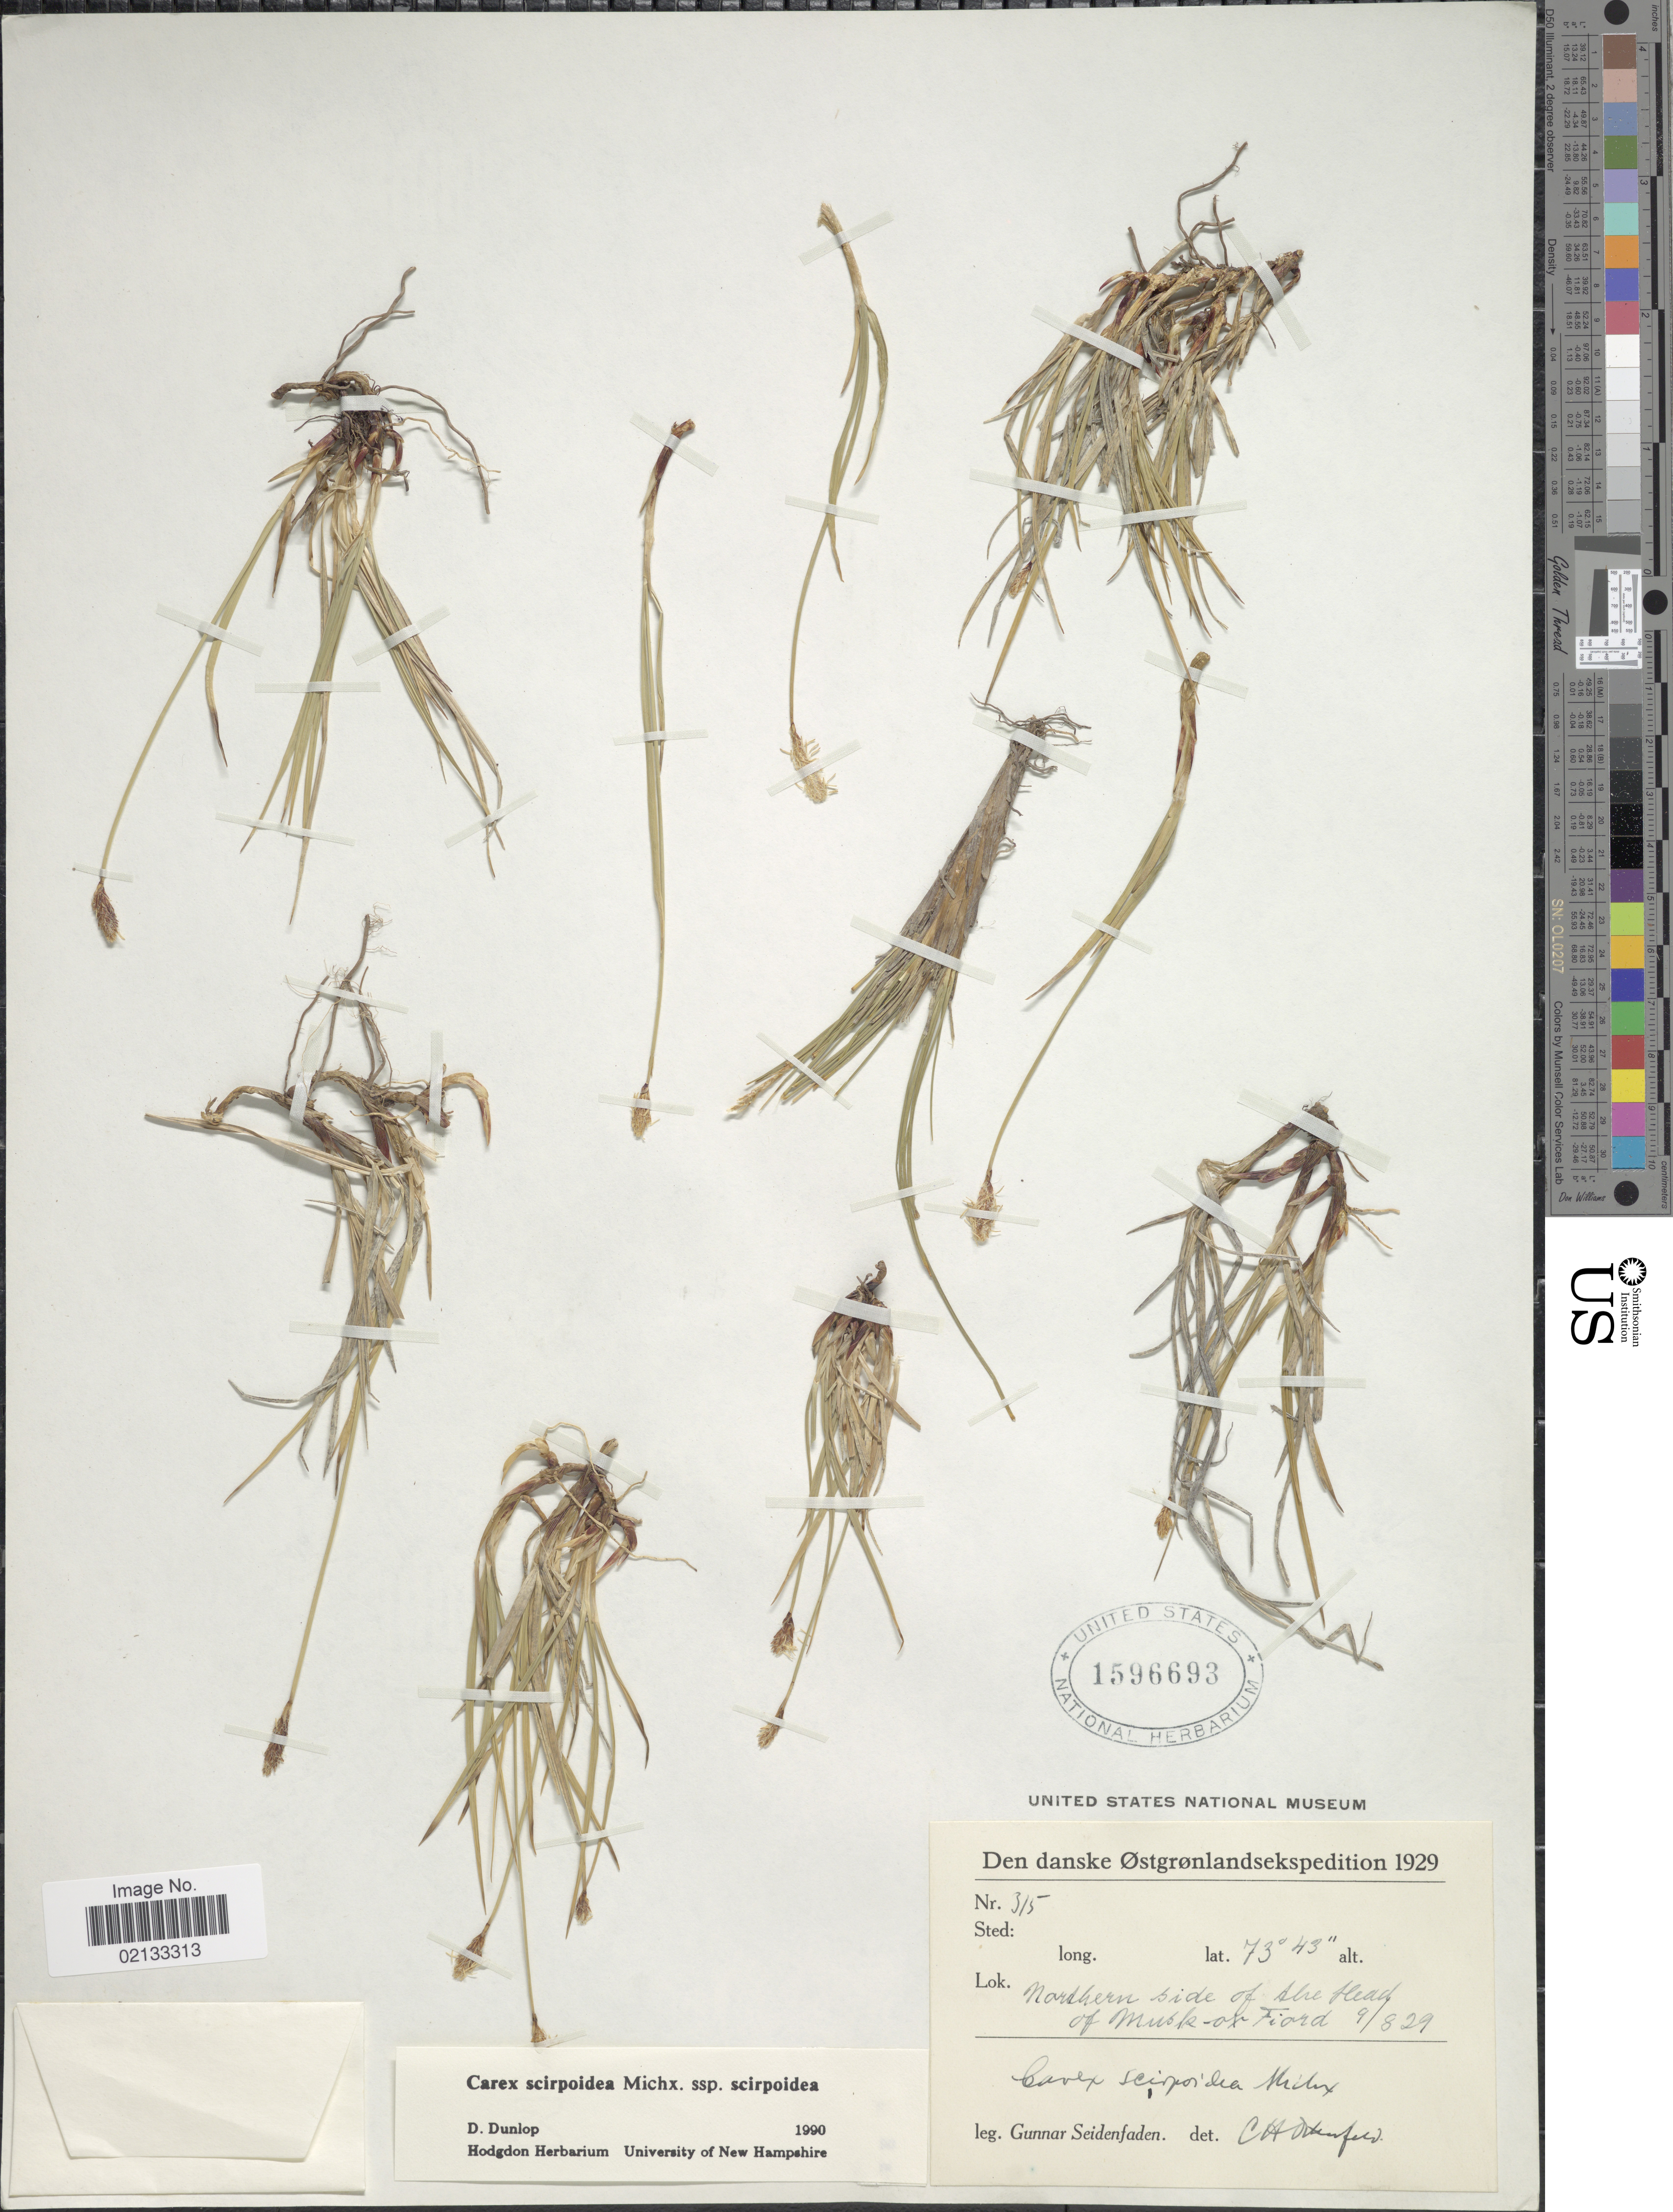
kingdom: Plantae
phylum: Tracheophyta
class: Liliopsida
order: Poales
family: Cyperaceae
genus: Carex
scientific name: Carex scirpoidea subsp. scirpoidea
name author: Michx.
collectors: G. Seidenfaden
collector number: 315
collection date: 1929-08-09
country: Greenland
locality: Den danske Østgrønlands, Northern side of the Head of Musk-or Fiord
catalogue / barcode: US 1596693